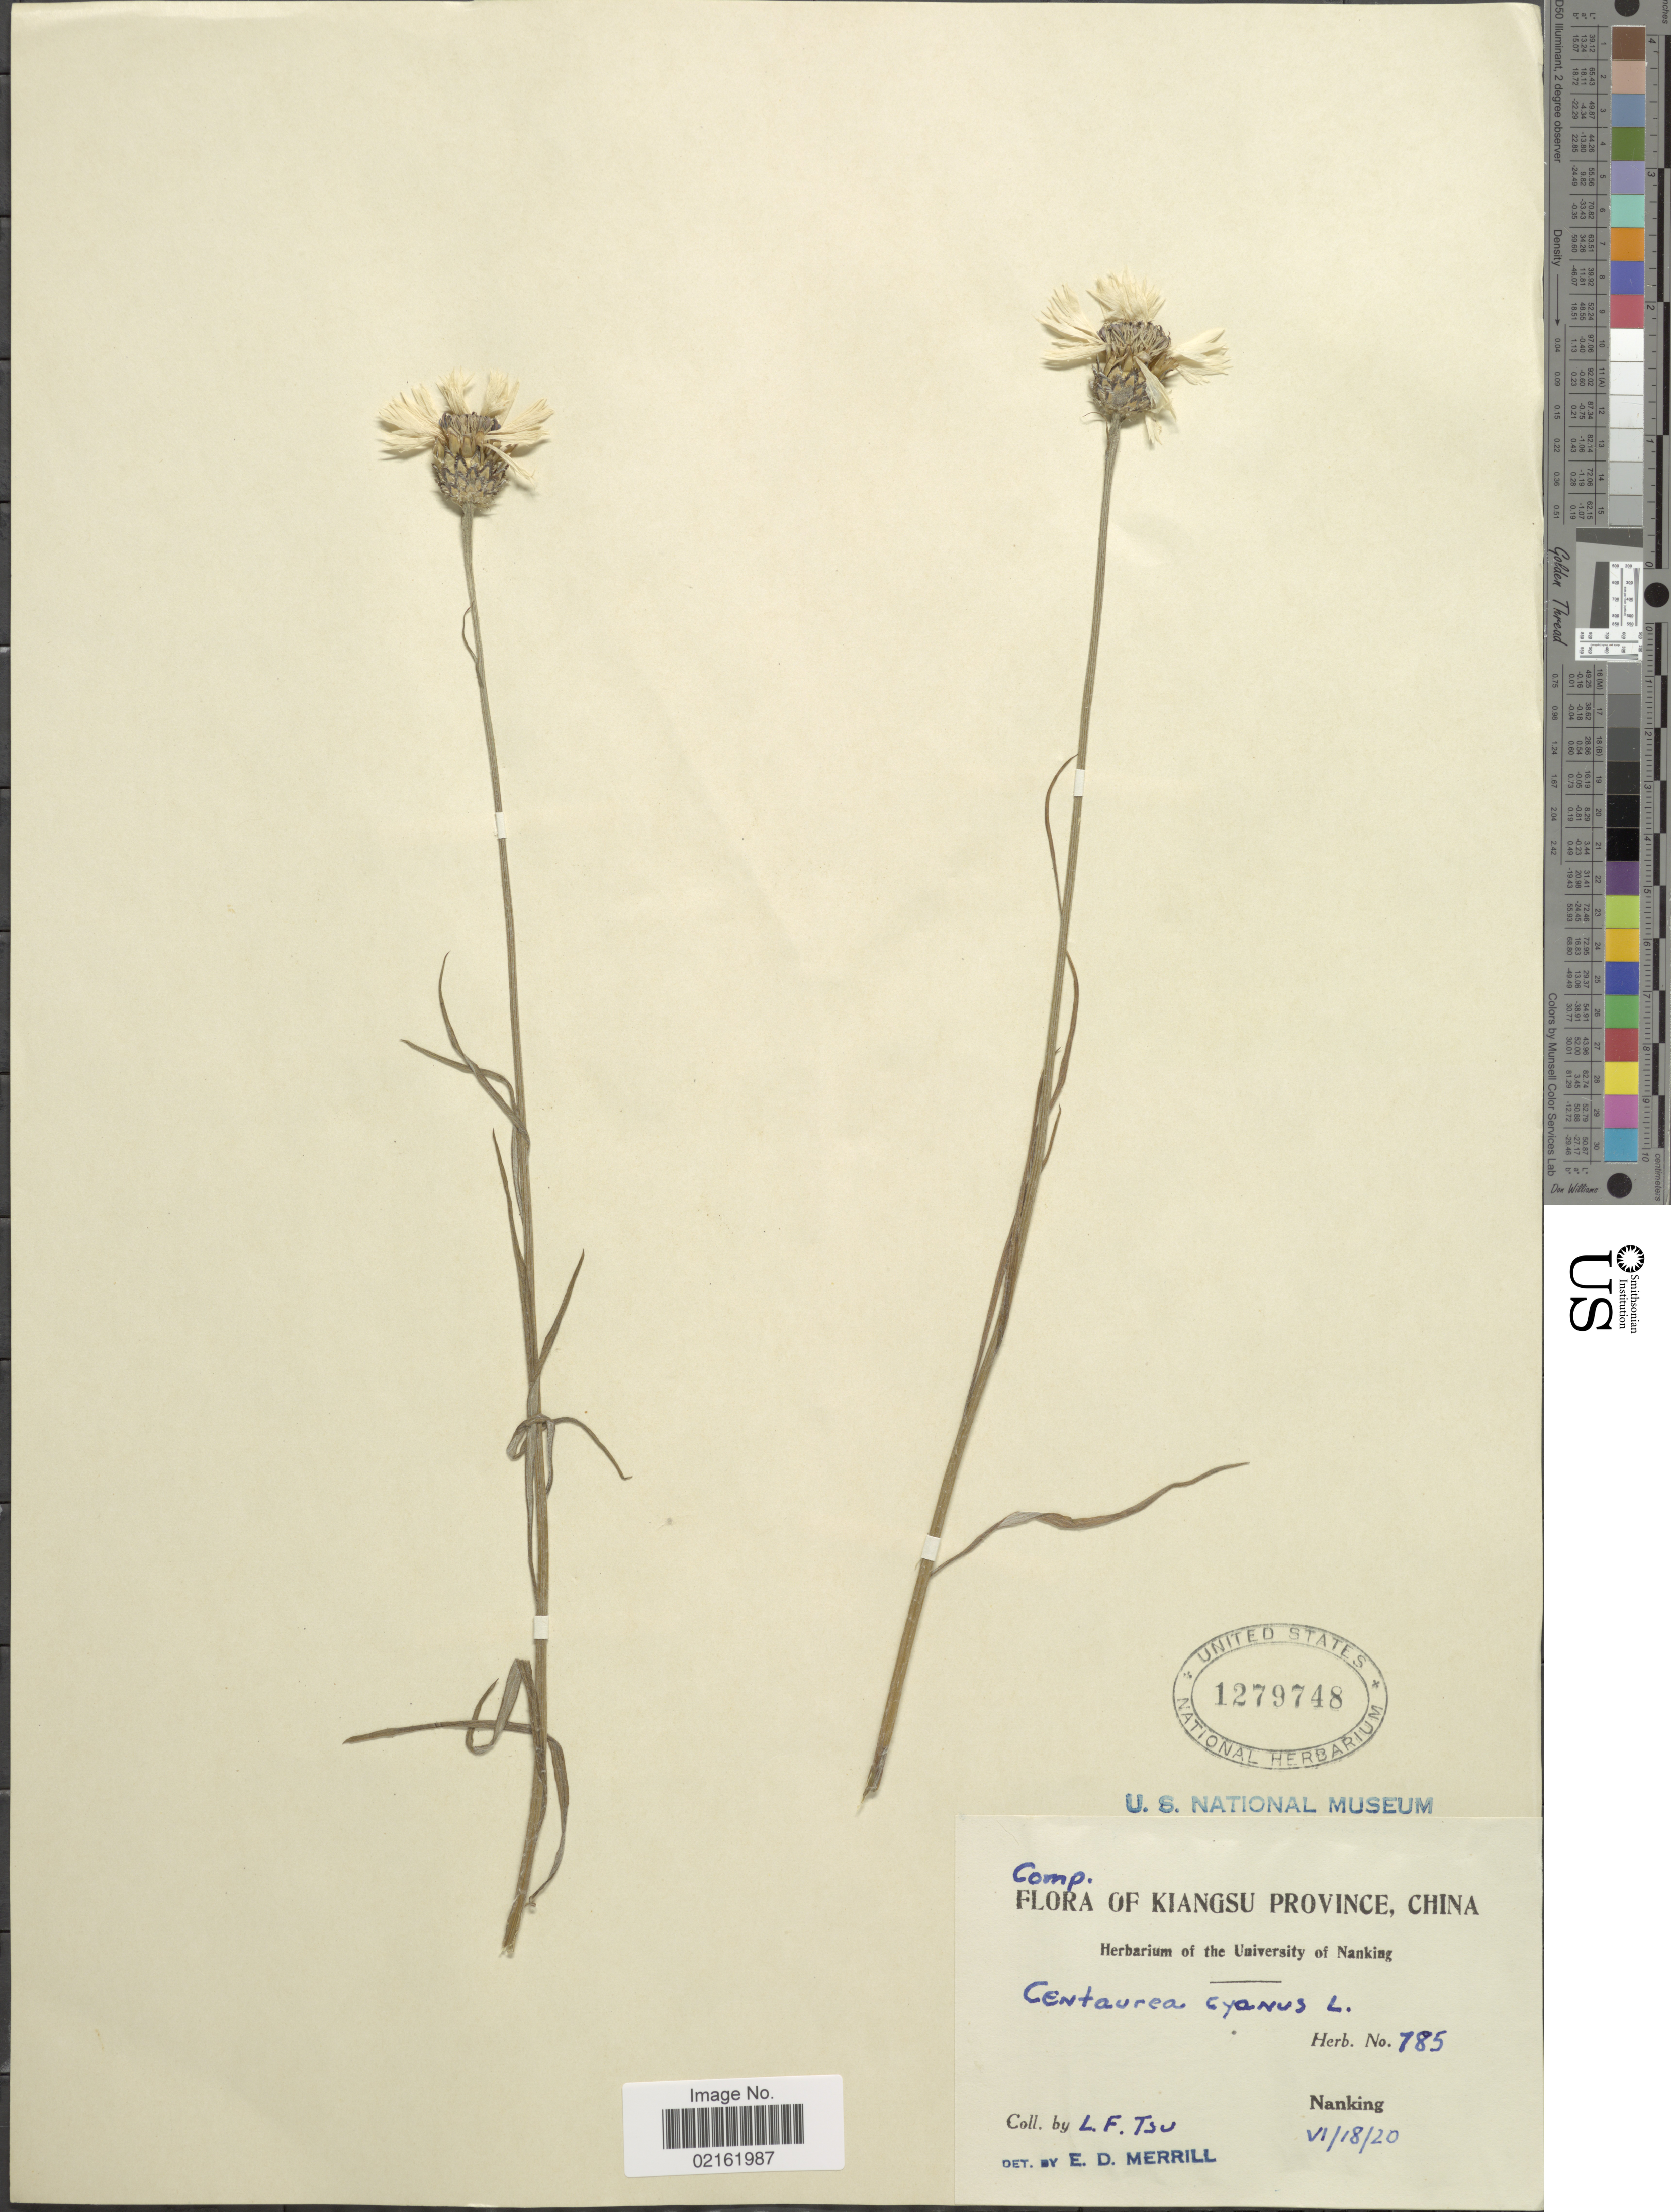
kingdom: Plantae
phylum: Tracheophyta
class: Magnoliopsida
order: Asterales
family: Asteraceae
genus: Centaurea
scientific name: Centaurea cyanus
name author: L.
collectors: L. Tsu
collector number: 785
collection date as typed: Transcribed d/m/y: 18/6/20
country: China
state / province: Jiangsu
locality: Kiangsu, Nanking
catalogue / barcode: US 1279748